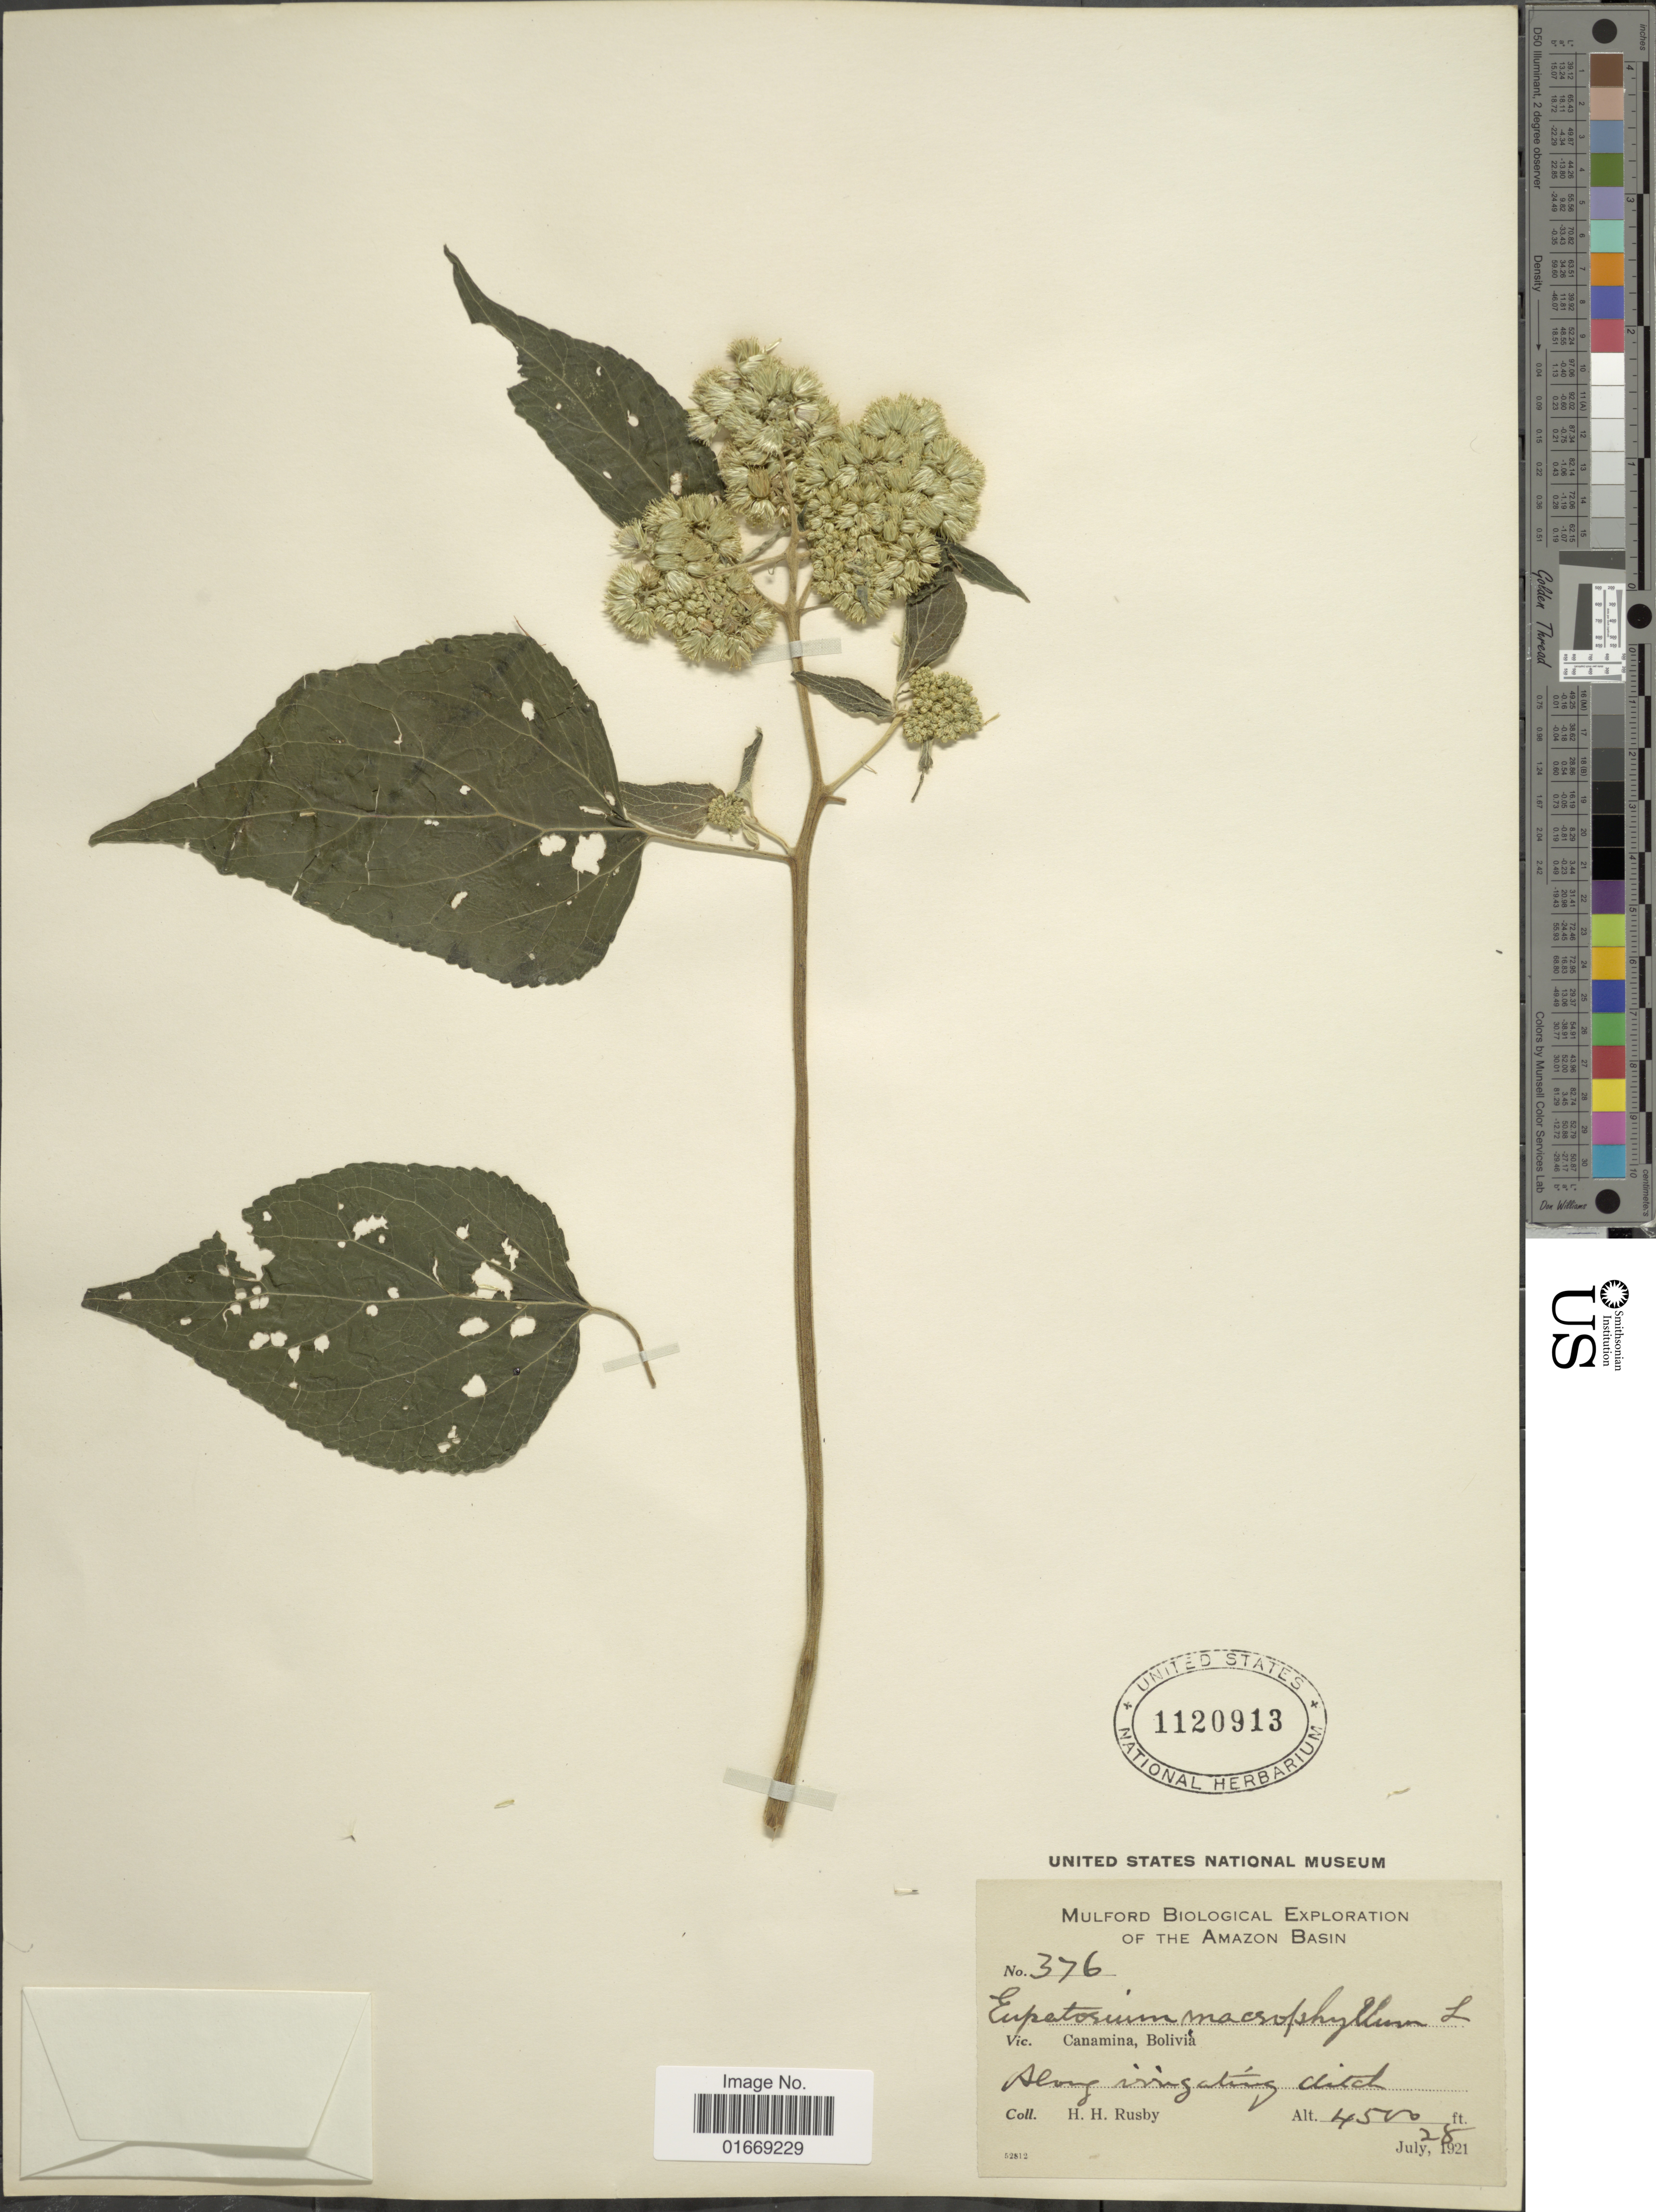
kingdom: Plantae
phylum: Tracheophyta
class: Magnoliopsida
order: Asterales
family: Asteraceae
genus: Hebeclinium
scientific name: Hebeclinium macrophyllum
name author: (L.) DC.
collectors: H. H. Rusby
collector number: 376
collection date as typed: July 25, 1921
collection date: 1921-07-28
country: Bolivia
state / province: La Paz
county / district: Inquisivi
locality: Cañamina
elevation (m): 1372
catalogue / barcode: US 1120913